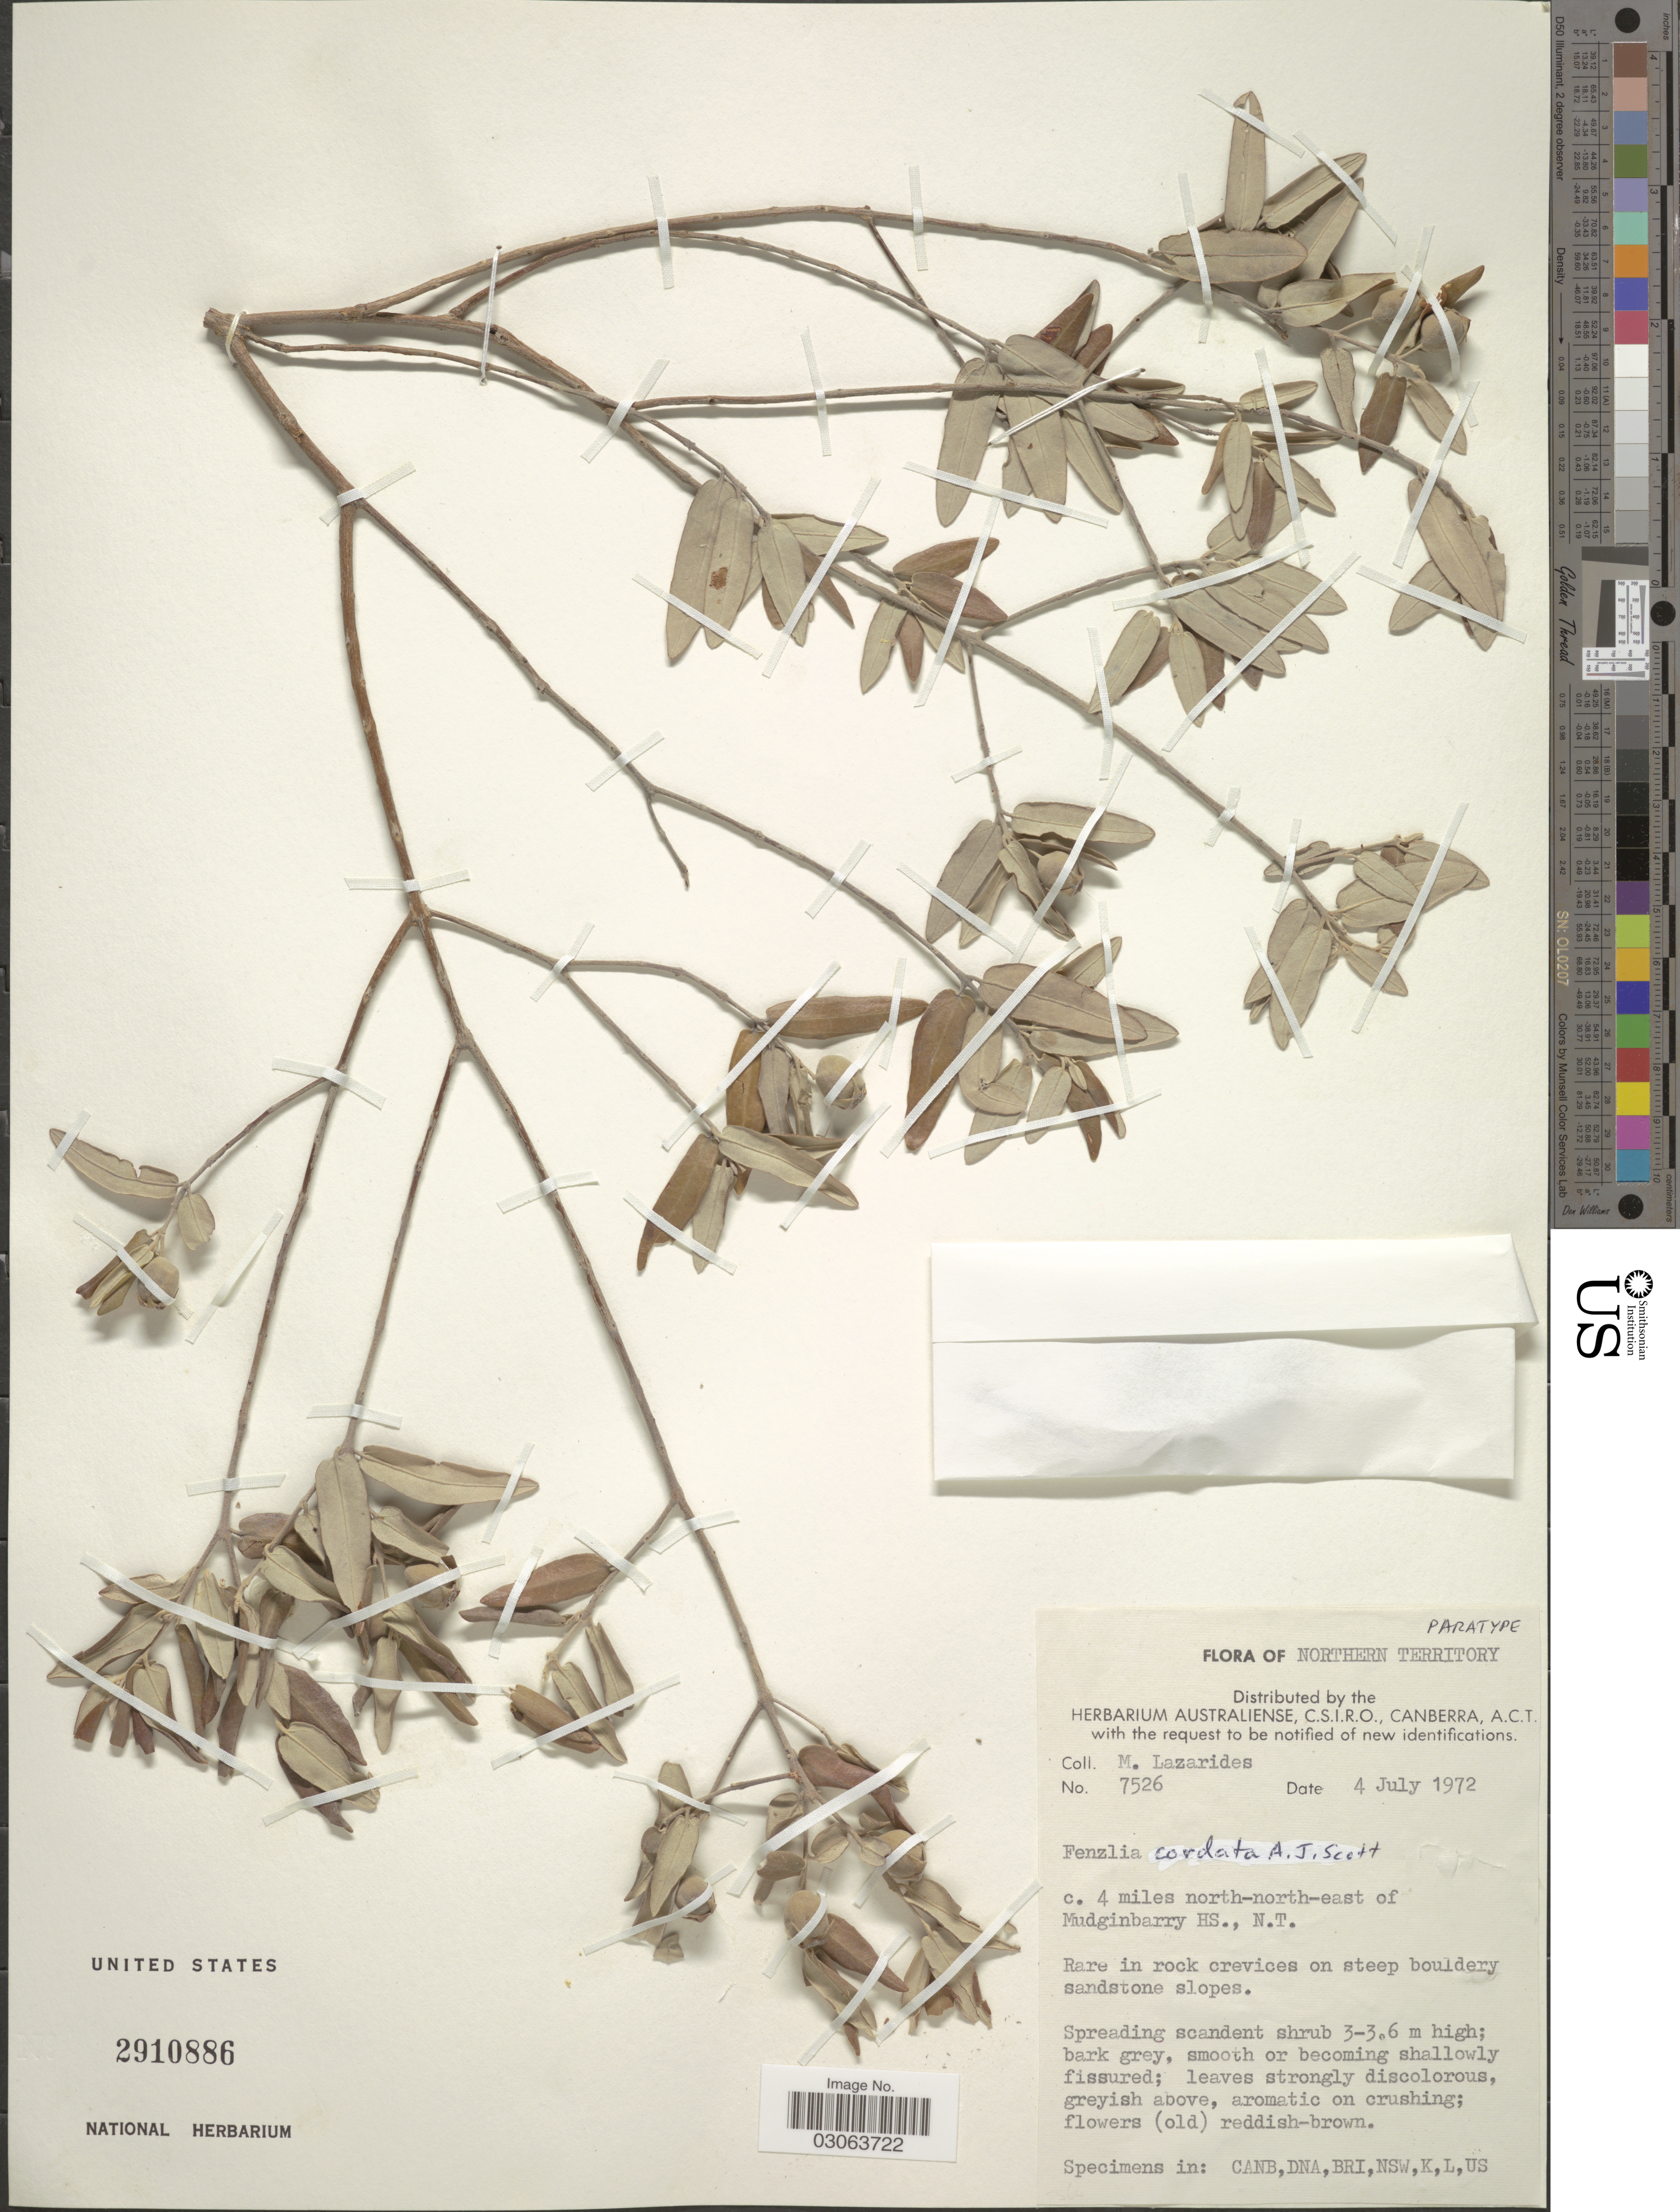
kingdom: Plantae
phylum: Tracheophyta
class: Magnoliopsida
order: Myrtales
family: Myrtaceae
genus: Myrtella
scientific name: Myrtella cordata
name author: A.J. Scott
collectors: M. Lazarides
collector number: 7526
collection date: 1972-07-04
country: Australia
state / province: Northern Territory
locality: C. 4 miles north-north-east of Mudginbarry HS. N.T.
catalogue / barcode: US 2910886